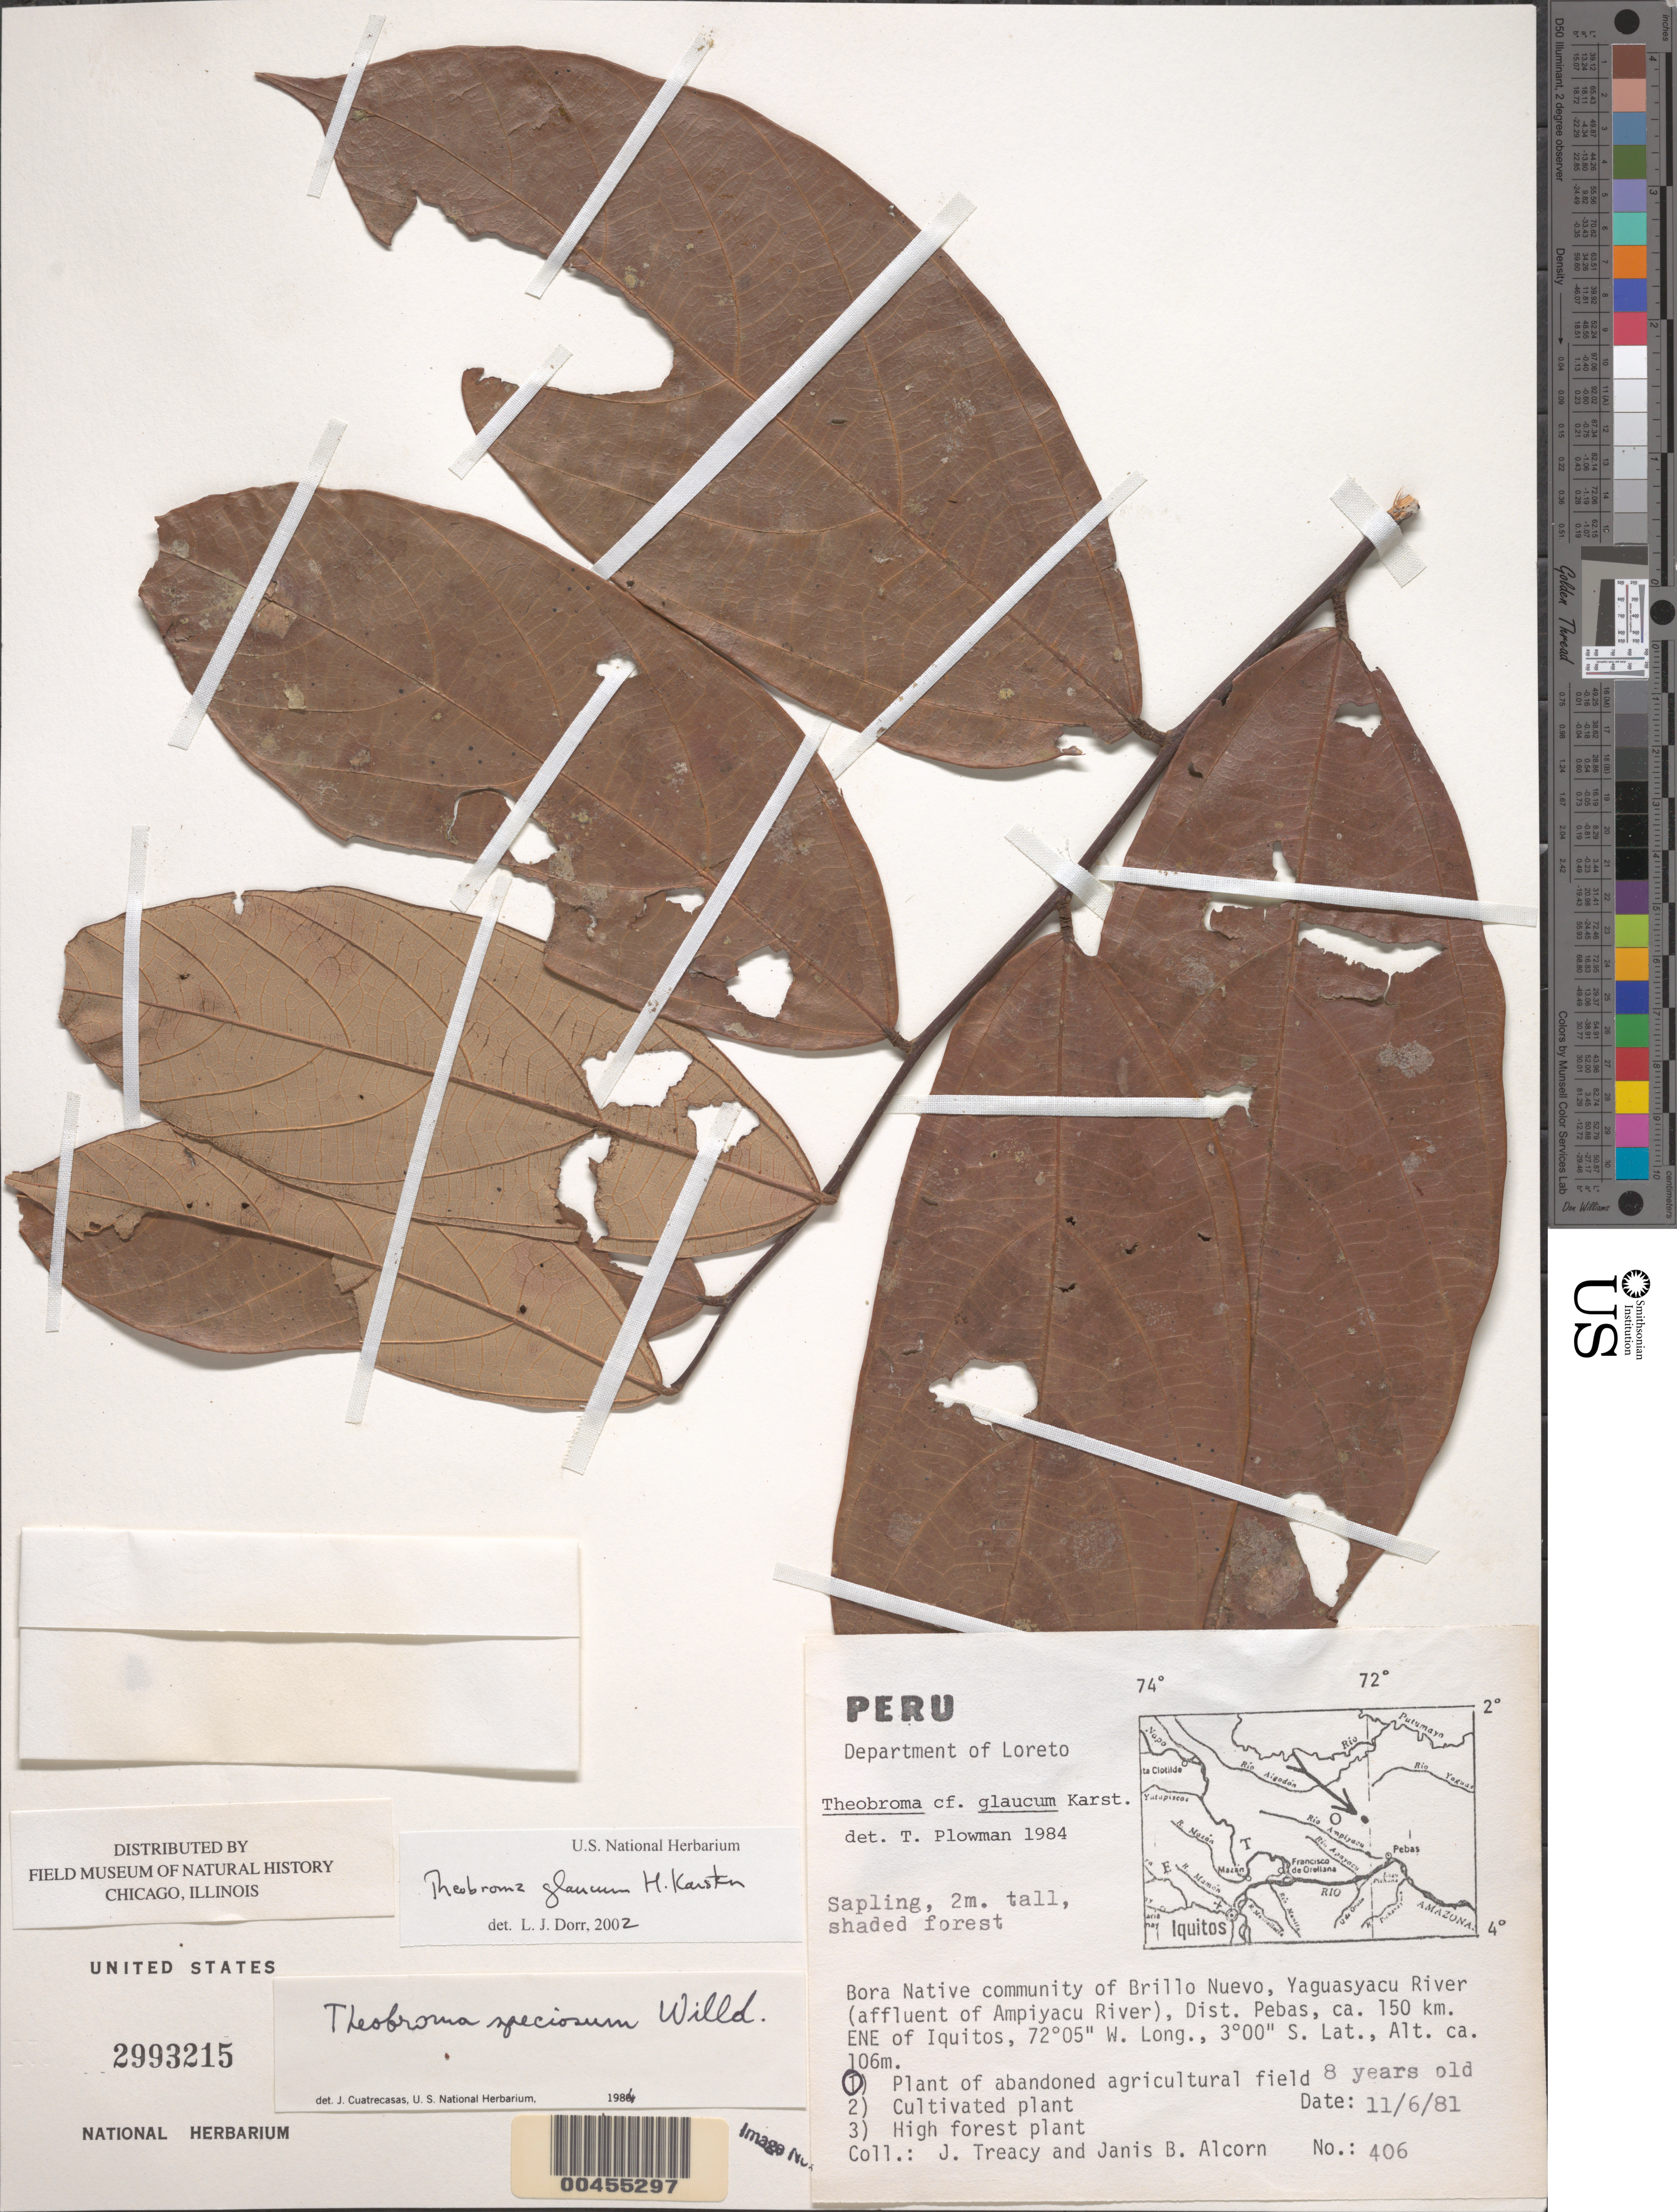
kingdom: Plantae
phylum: Tracheophyta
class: Magnoliopsida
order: Malvales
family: Malvaceae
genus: Theobroma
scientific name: Theobroma glaucum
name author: H. Karst.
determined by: Dorr, L. J., (BOT), Smithsonian Institution - National Museum of Natural History (UNITED STATES)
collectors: J. Treacy & J. Alcorn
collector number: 406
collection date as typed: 11 Jun 1981 or 06 Nov 1981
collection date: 1981-06-11 or 1981-11-06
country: Peru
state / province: Loreto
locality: Bora Native community of Brillo Nuevo, Yaguasyacu River (affluent of Ampiyacu River) Dist. Pebas, ca. 150km ENE of Iquitos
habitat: abandoned agricultural field, shaded forest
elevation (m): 106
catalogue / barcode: US 2993215